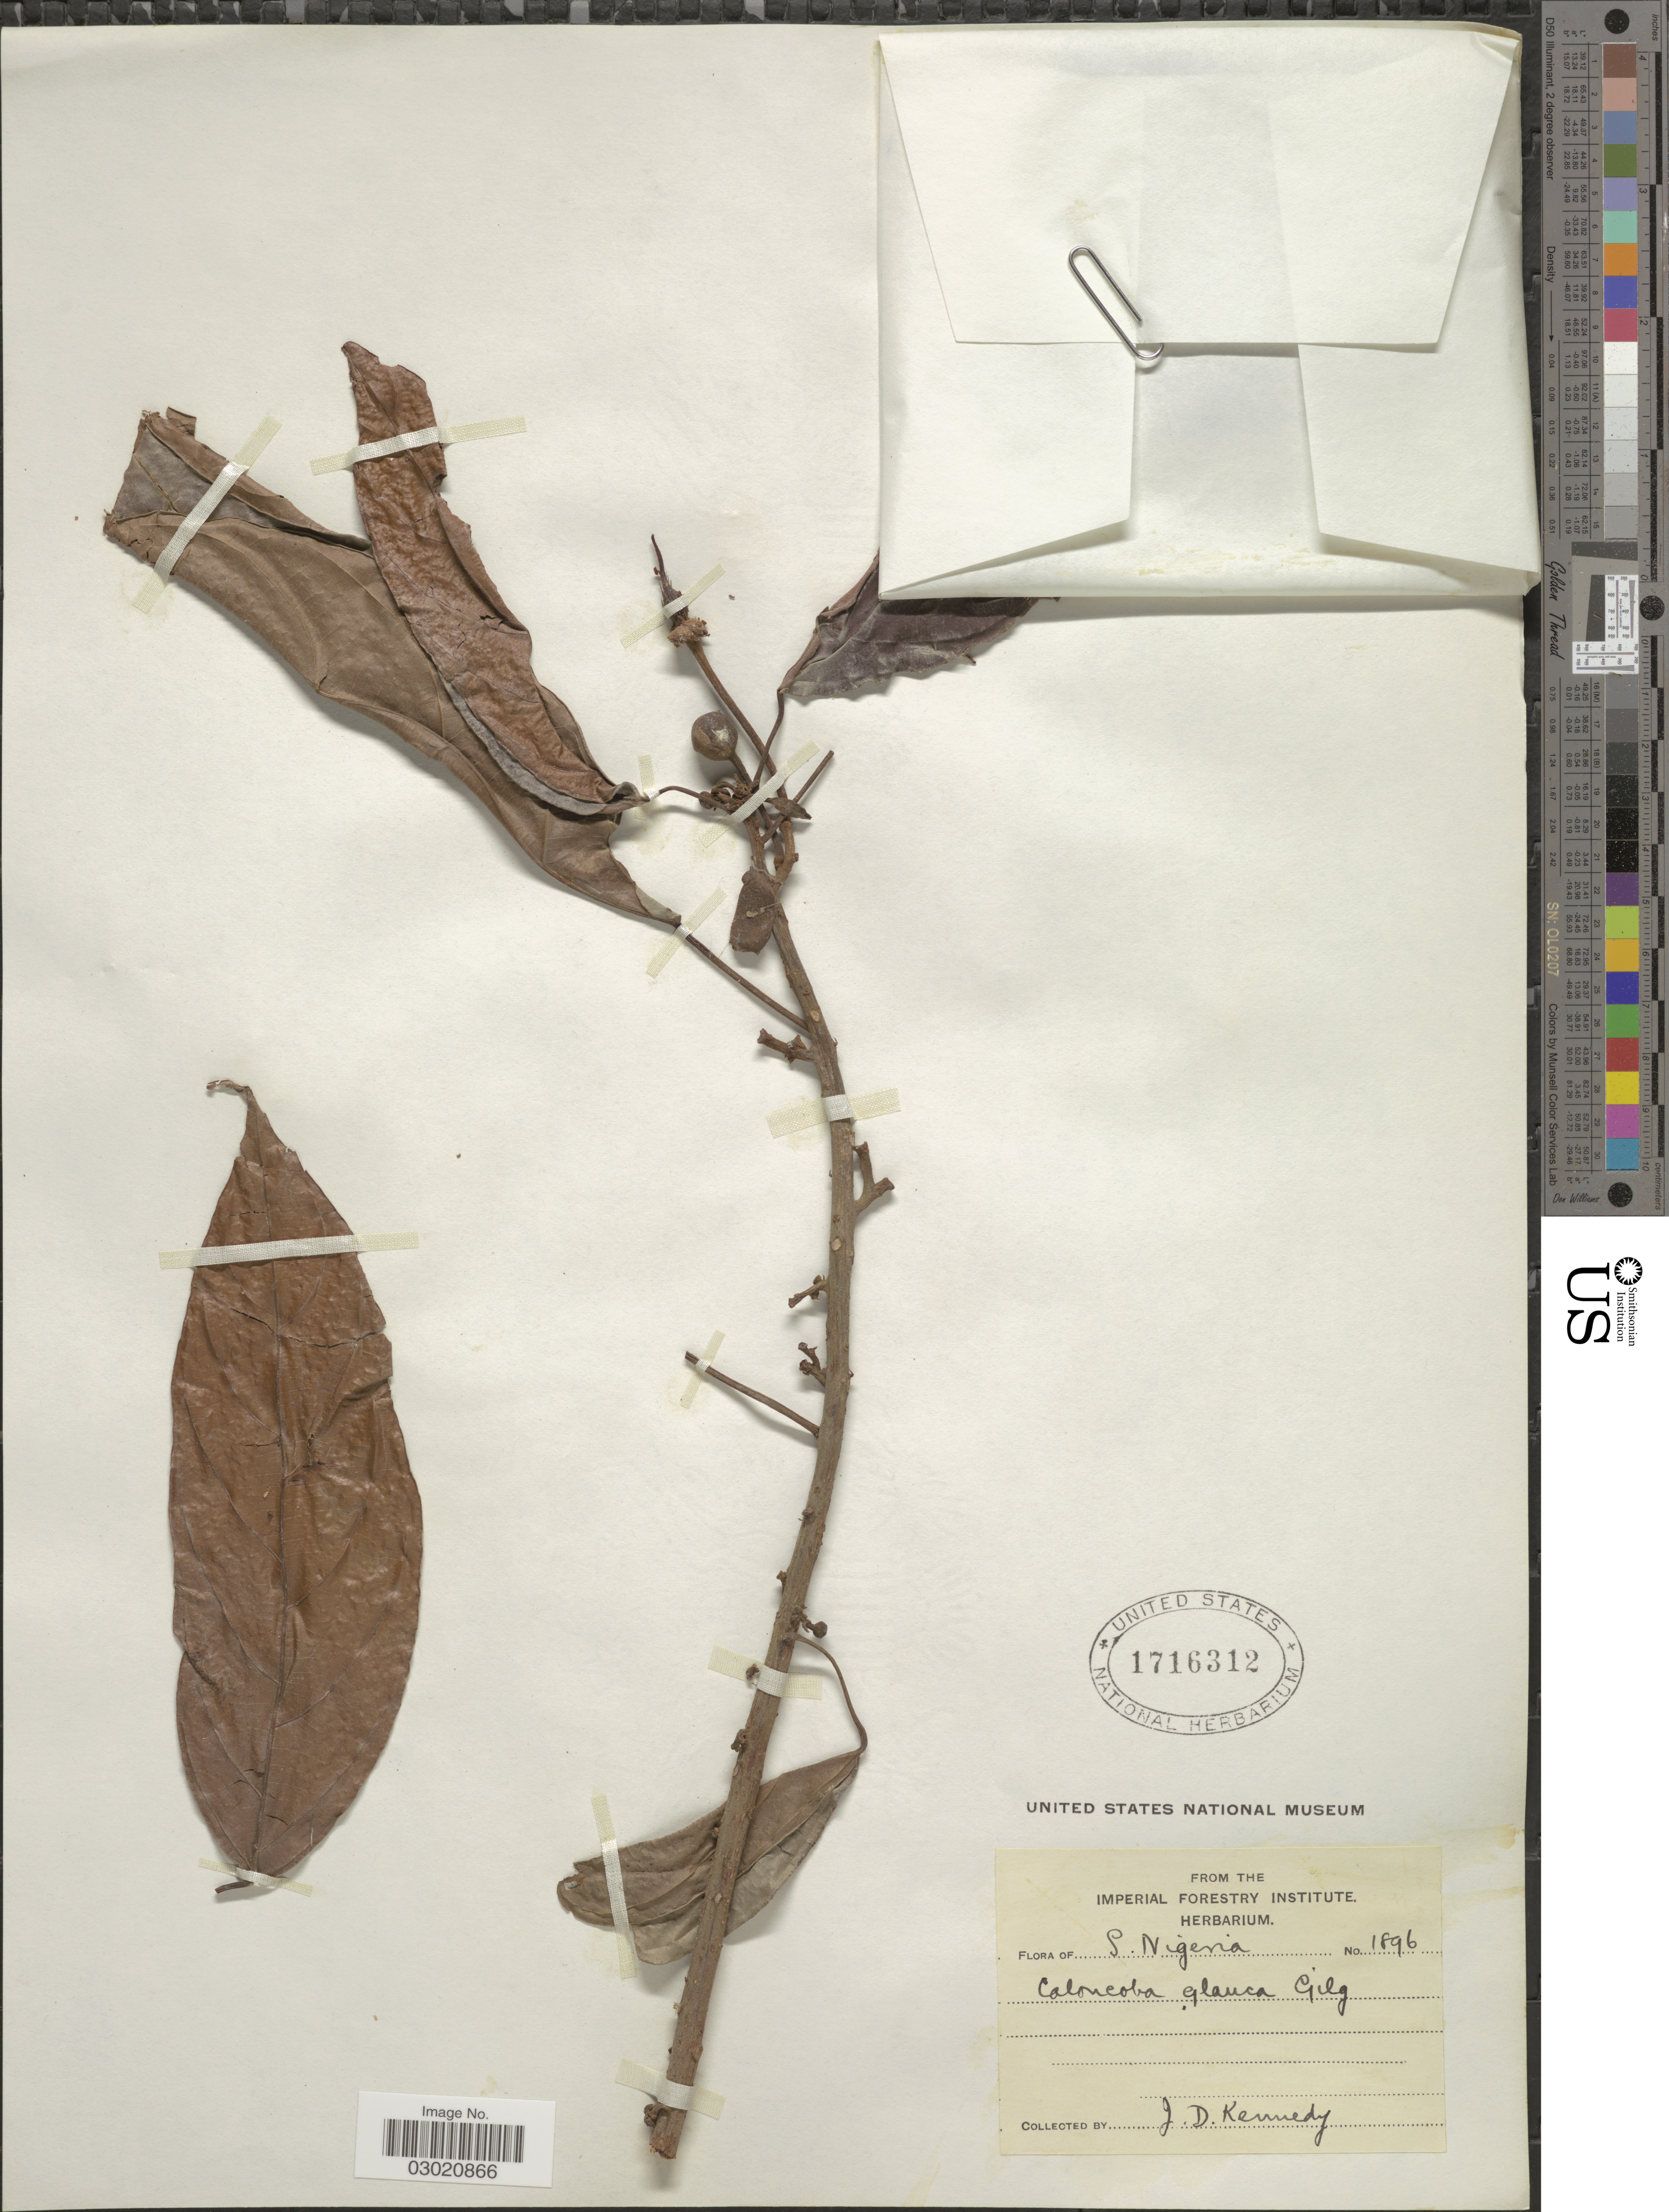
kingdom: Plantae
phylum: Tracheophyta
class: Magnoliopsida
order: Malpighiales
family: Achariaceae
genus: Caloncoba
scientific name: Caloncoba glauca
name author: (P. Beauv.) Gilg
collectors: J. D. Kennedy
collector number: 1896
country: Nigeria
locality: S. Nigeria.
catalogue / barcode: US 1716312